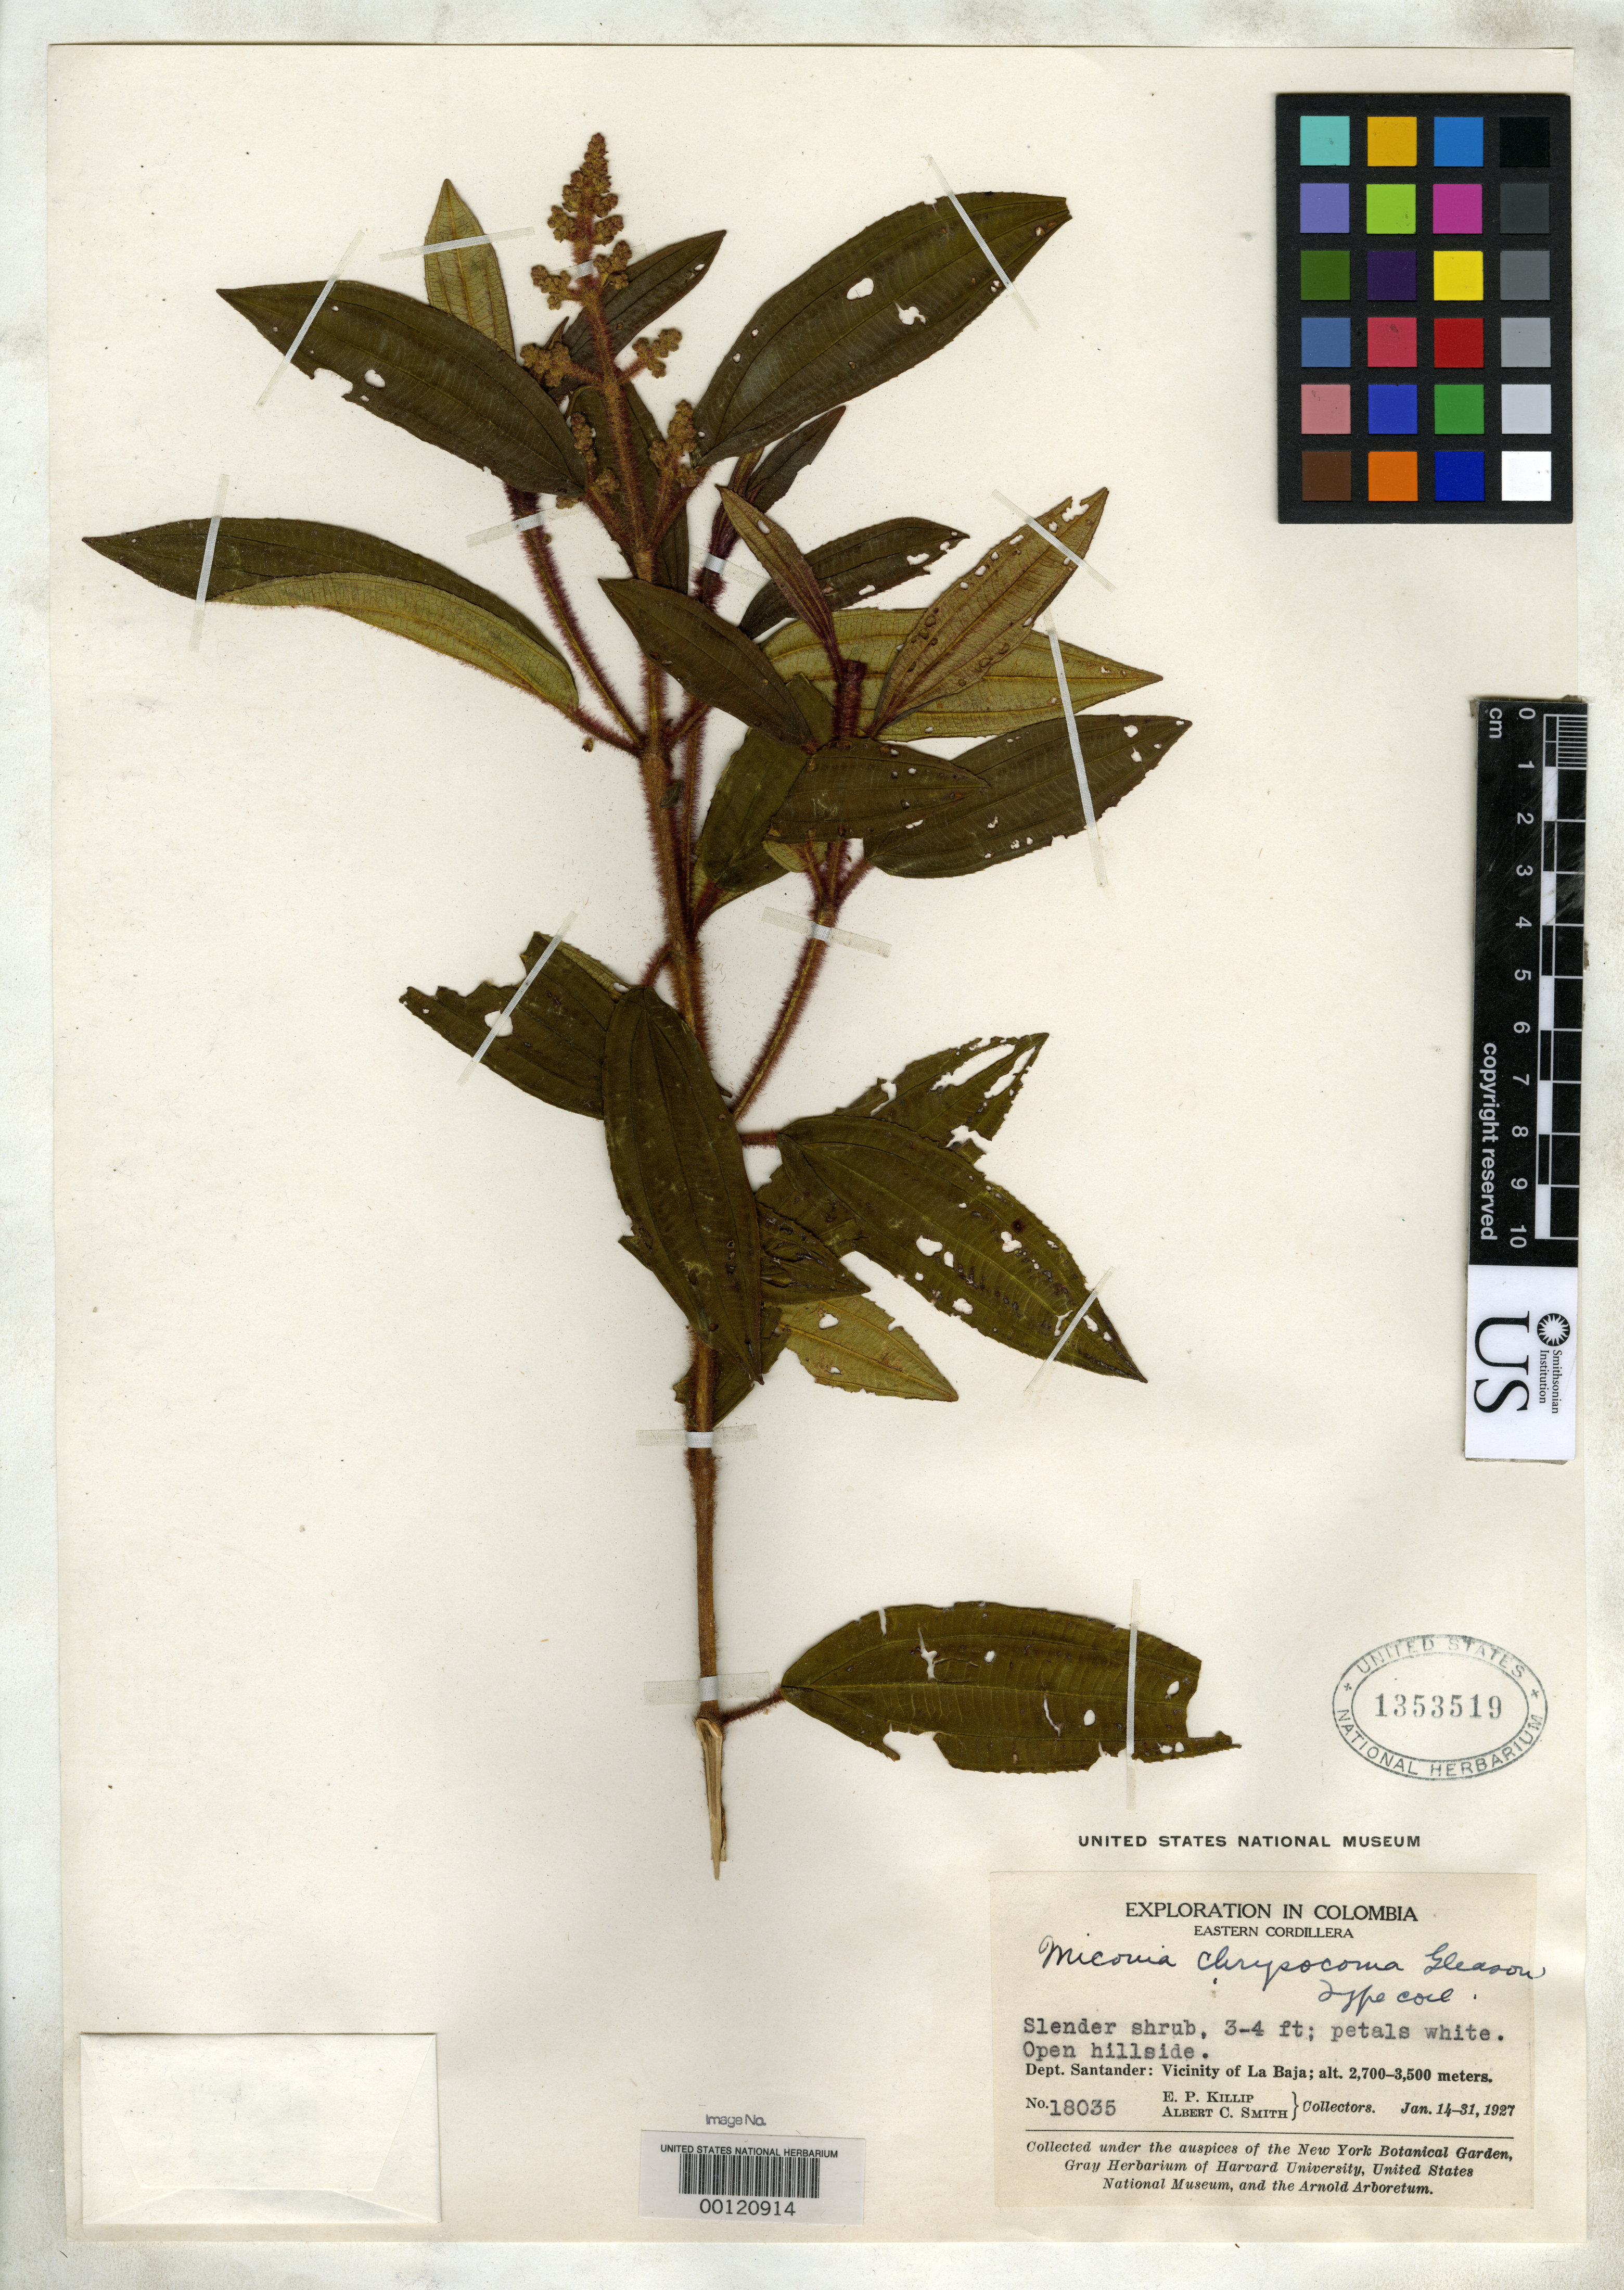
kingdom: Plantae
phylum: Tracheophyta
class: Magnoliopsida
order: Myrtales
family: Melastomataceae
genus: Miconia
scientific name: Miconia chrysocoma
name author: Gleason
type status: Isotype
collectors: E. P. Killip & A. C. Smith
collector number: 18035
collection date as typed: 14 Jan 1927 to 31 Jan 1927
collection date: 1927-01-14/1927-01-31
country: Colombia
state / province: Santander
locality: La Baja.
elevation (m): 2700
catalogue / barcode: US 1353519